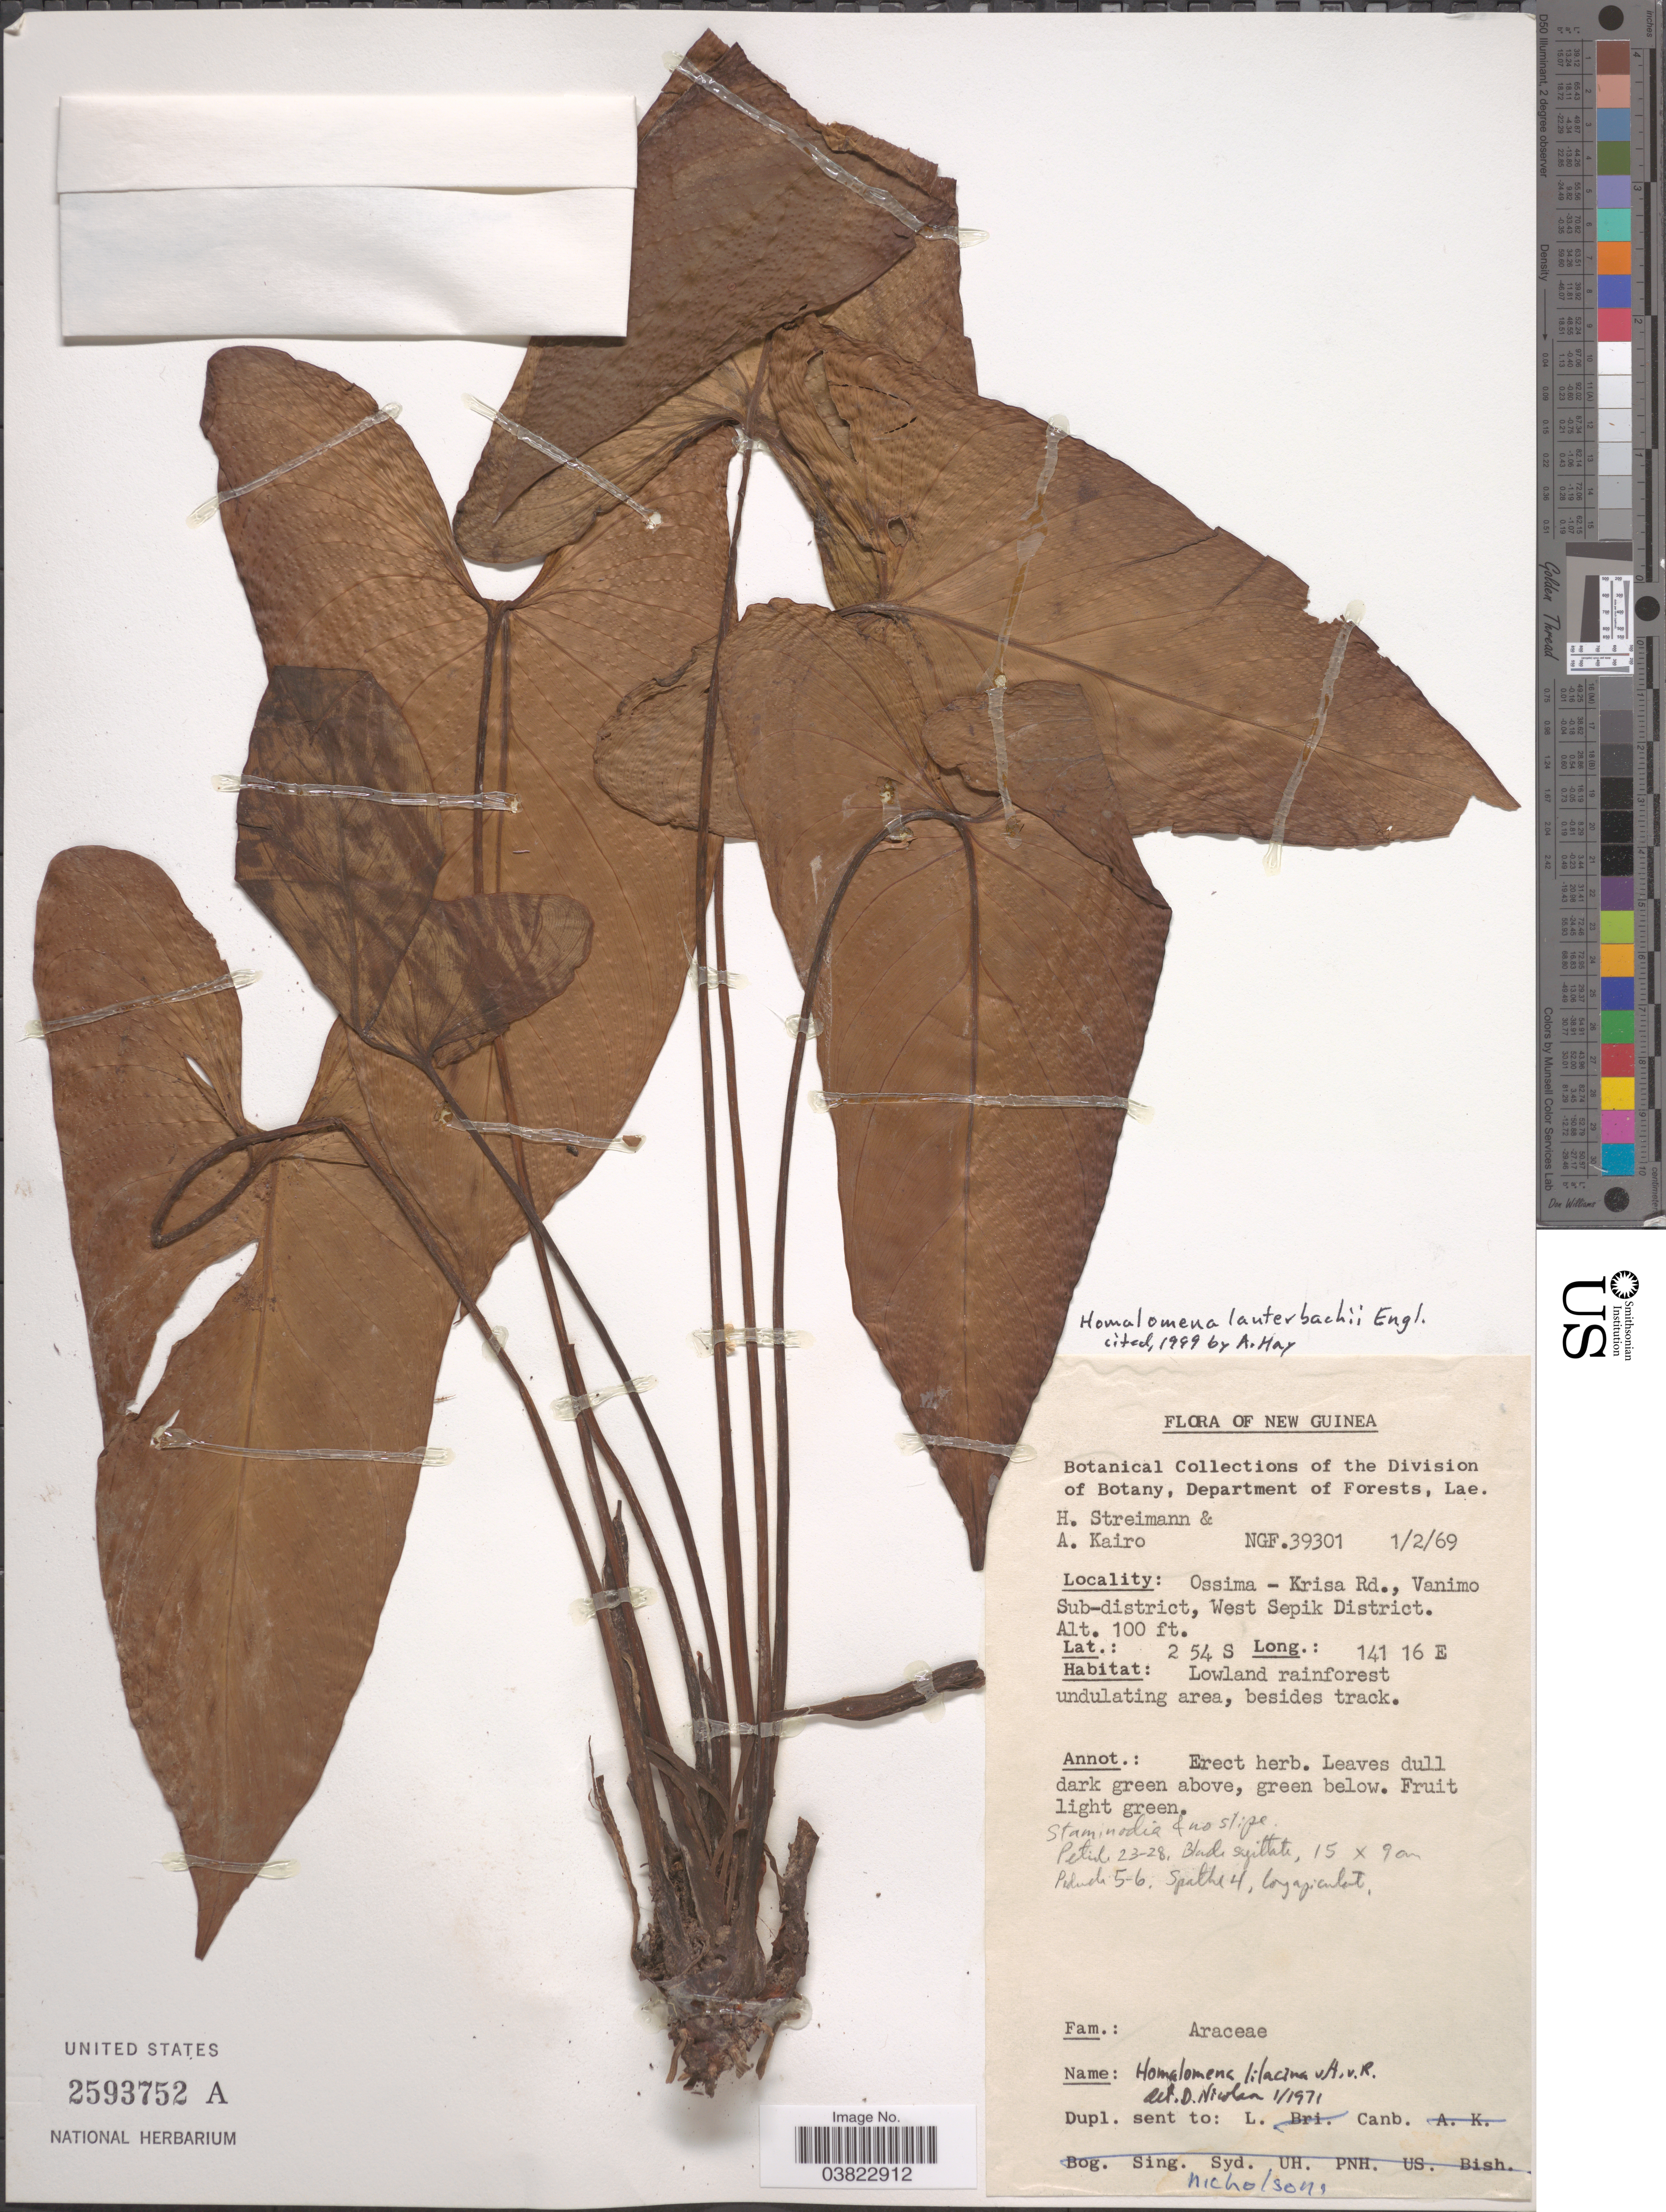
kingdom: Plantae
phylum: Tracheophyta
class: Liliopsida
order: Alismatales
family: Araceae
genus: Homalomena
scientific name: Homalomena lauterbachii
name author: Engl.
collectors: H. Streimann & A. Kairo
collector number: NGF 39301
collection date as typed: Transcribed d/m/y: 1/2/69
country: Papua New Guinea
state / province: Sandaun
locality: New Guinea. Ossima-Krisa Rd., Vanimo Sub-district, West Sepik District.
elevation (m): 30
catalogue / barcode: US 2593752A